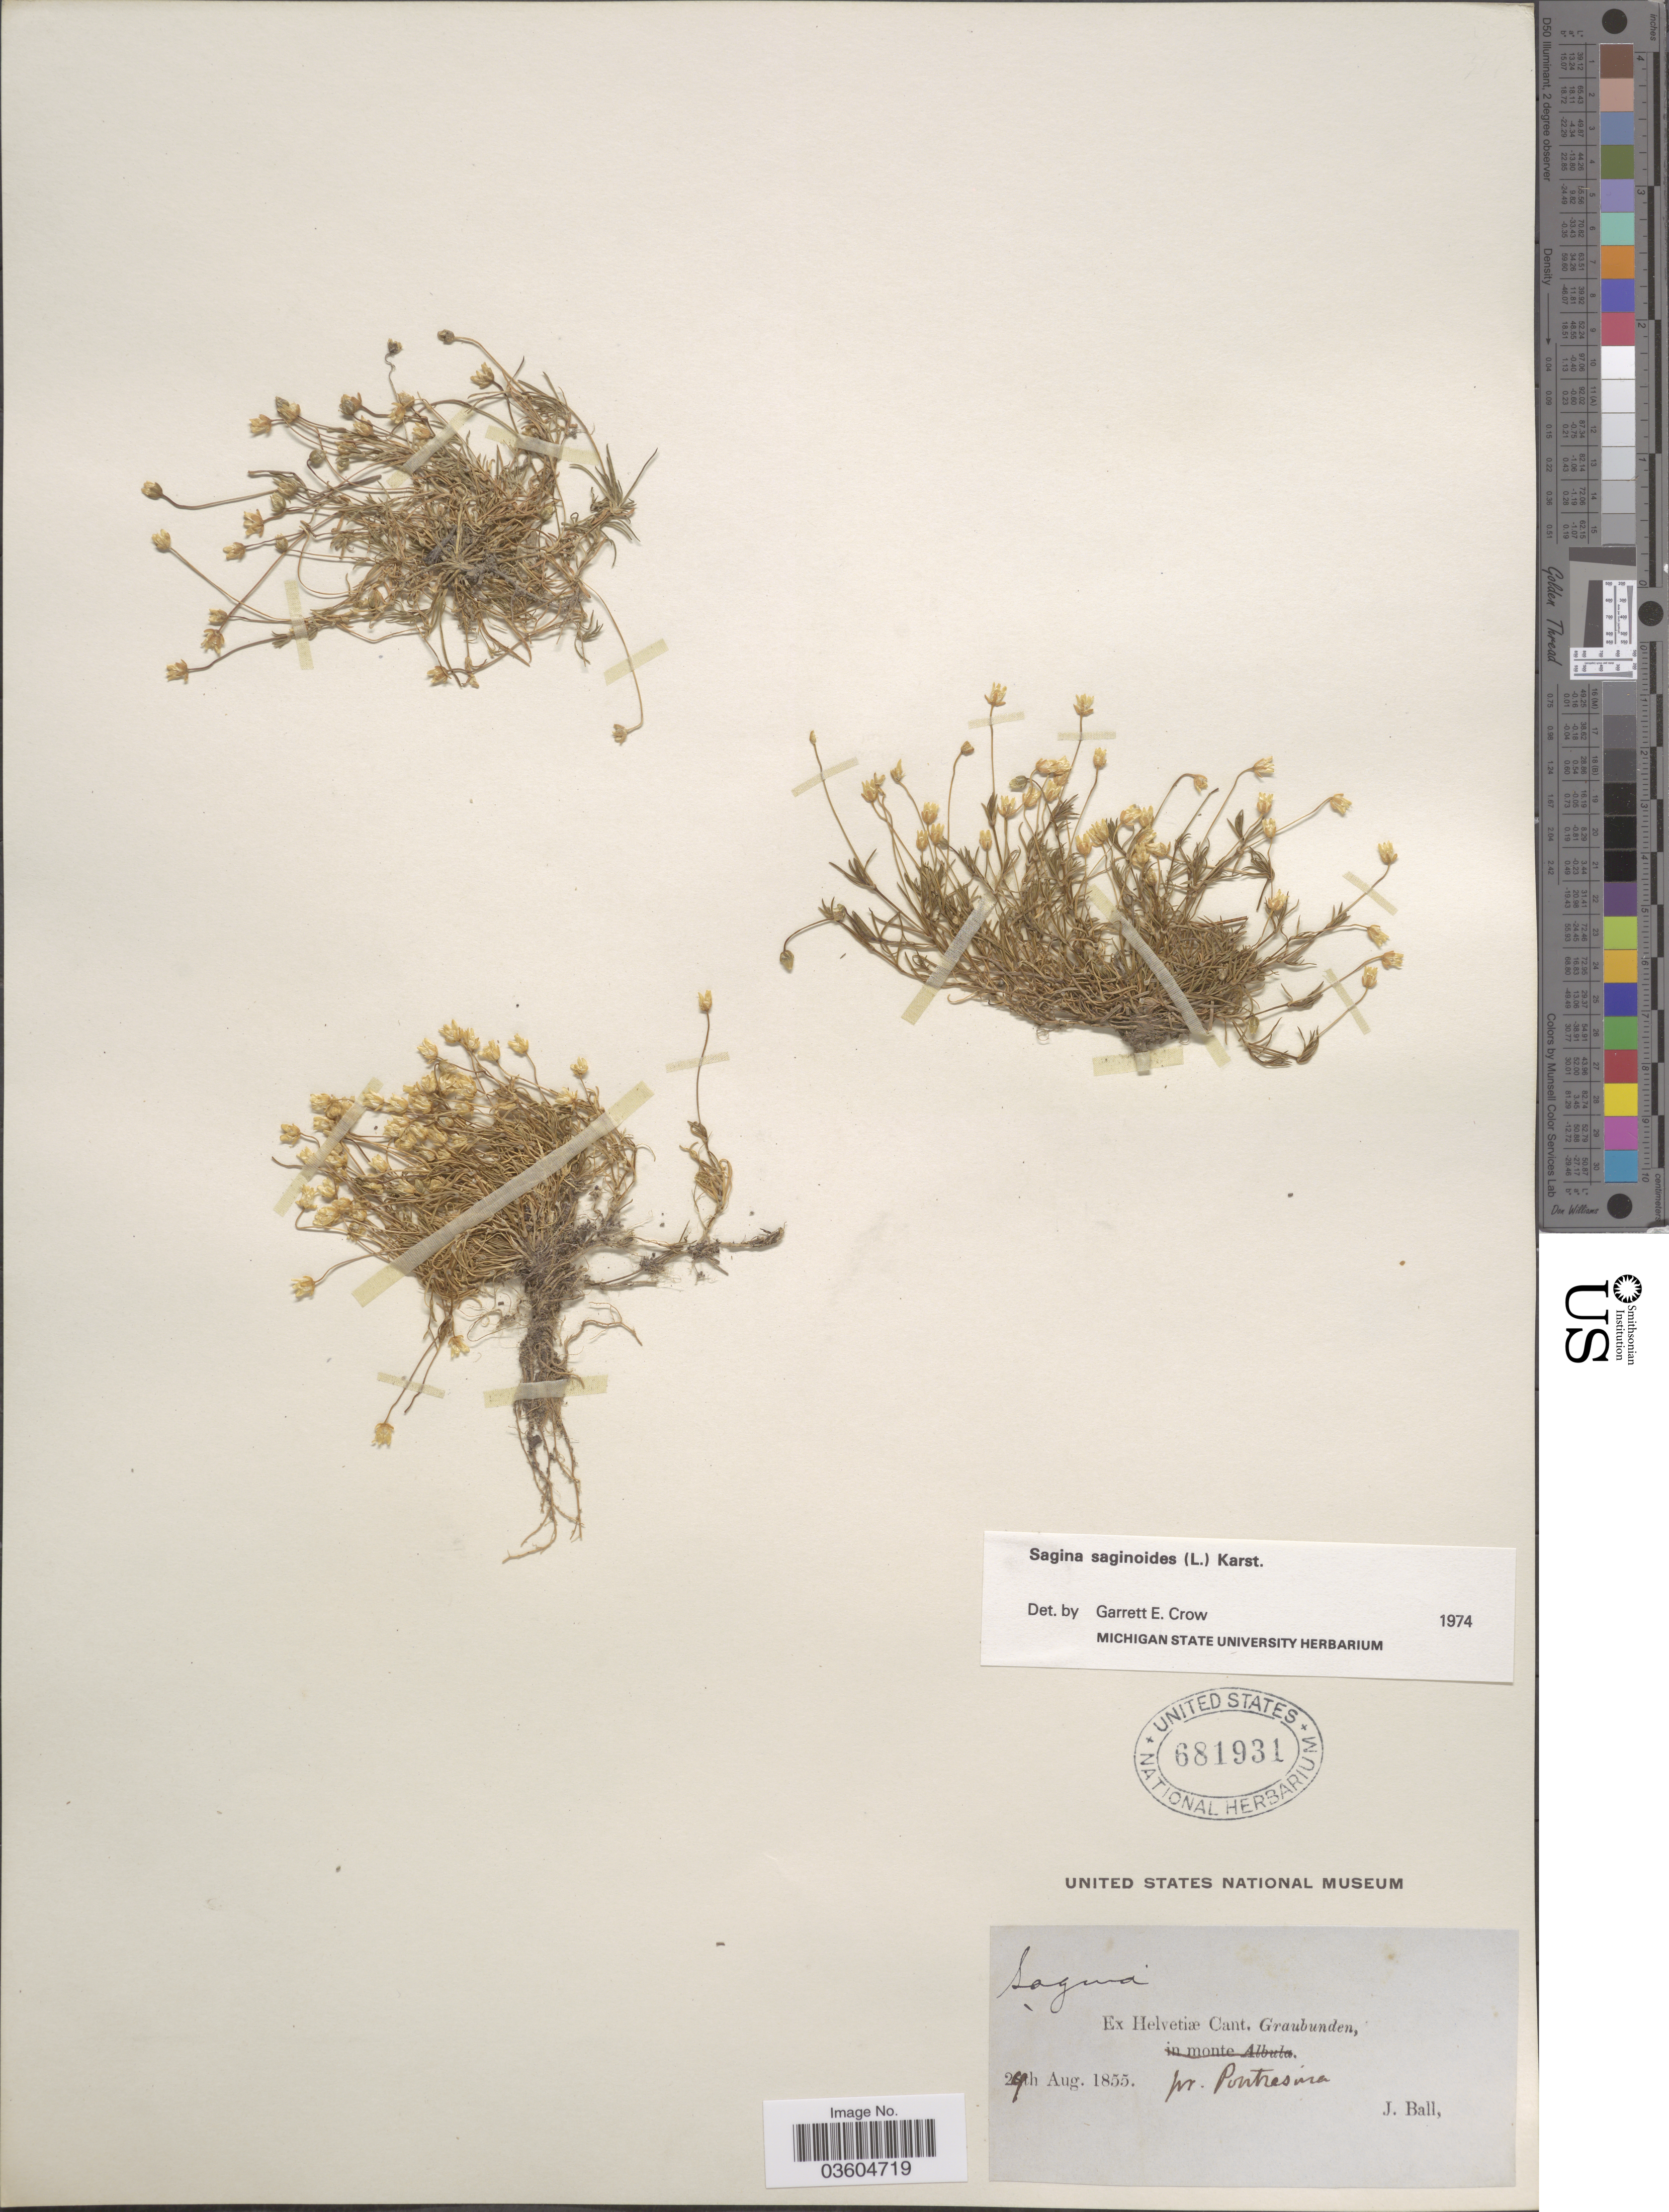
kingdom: Plantae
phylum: Tracheophyta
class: Magnoliopsida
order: Caryophyllales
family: Caryophyllaceae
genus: Sagina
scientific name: Sagina saginoides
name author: (L.) H. Karst.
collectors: J. Ball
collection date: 1855-08-24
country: Switzerland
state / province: Graubunden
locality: Ex Helvetiæ Cant. Graubunden, pr. Pontresina.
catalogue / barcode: US 681931